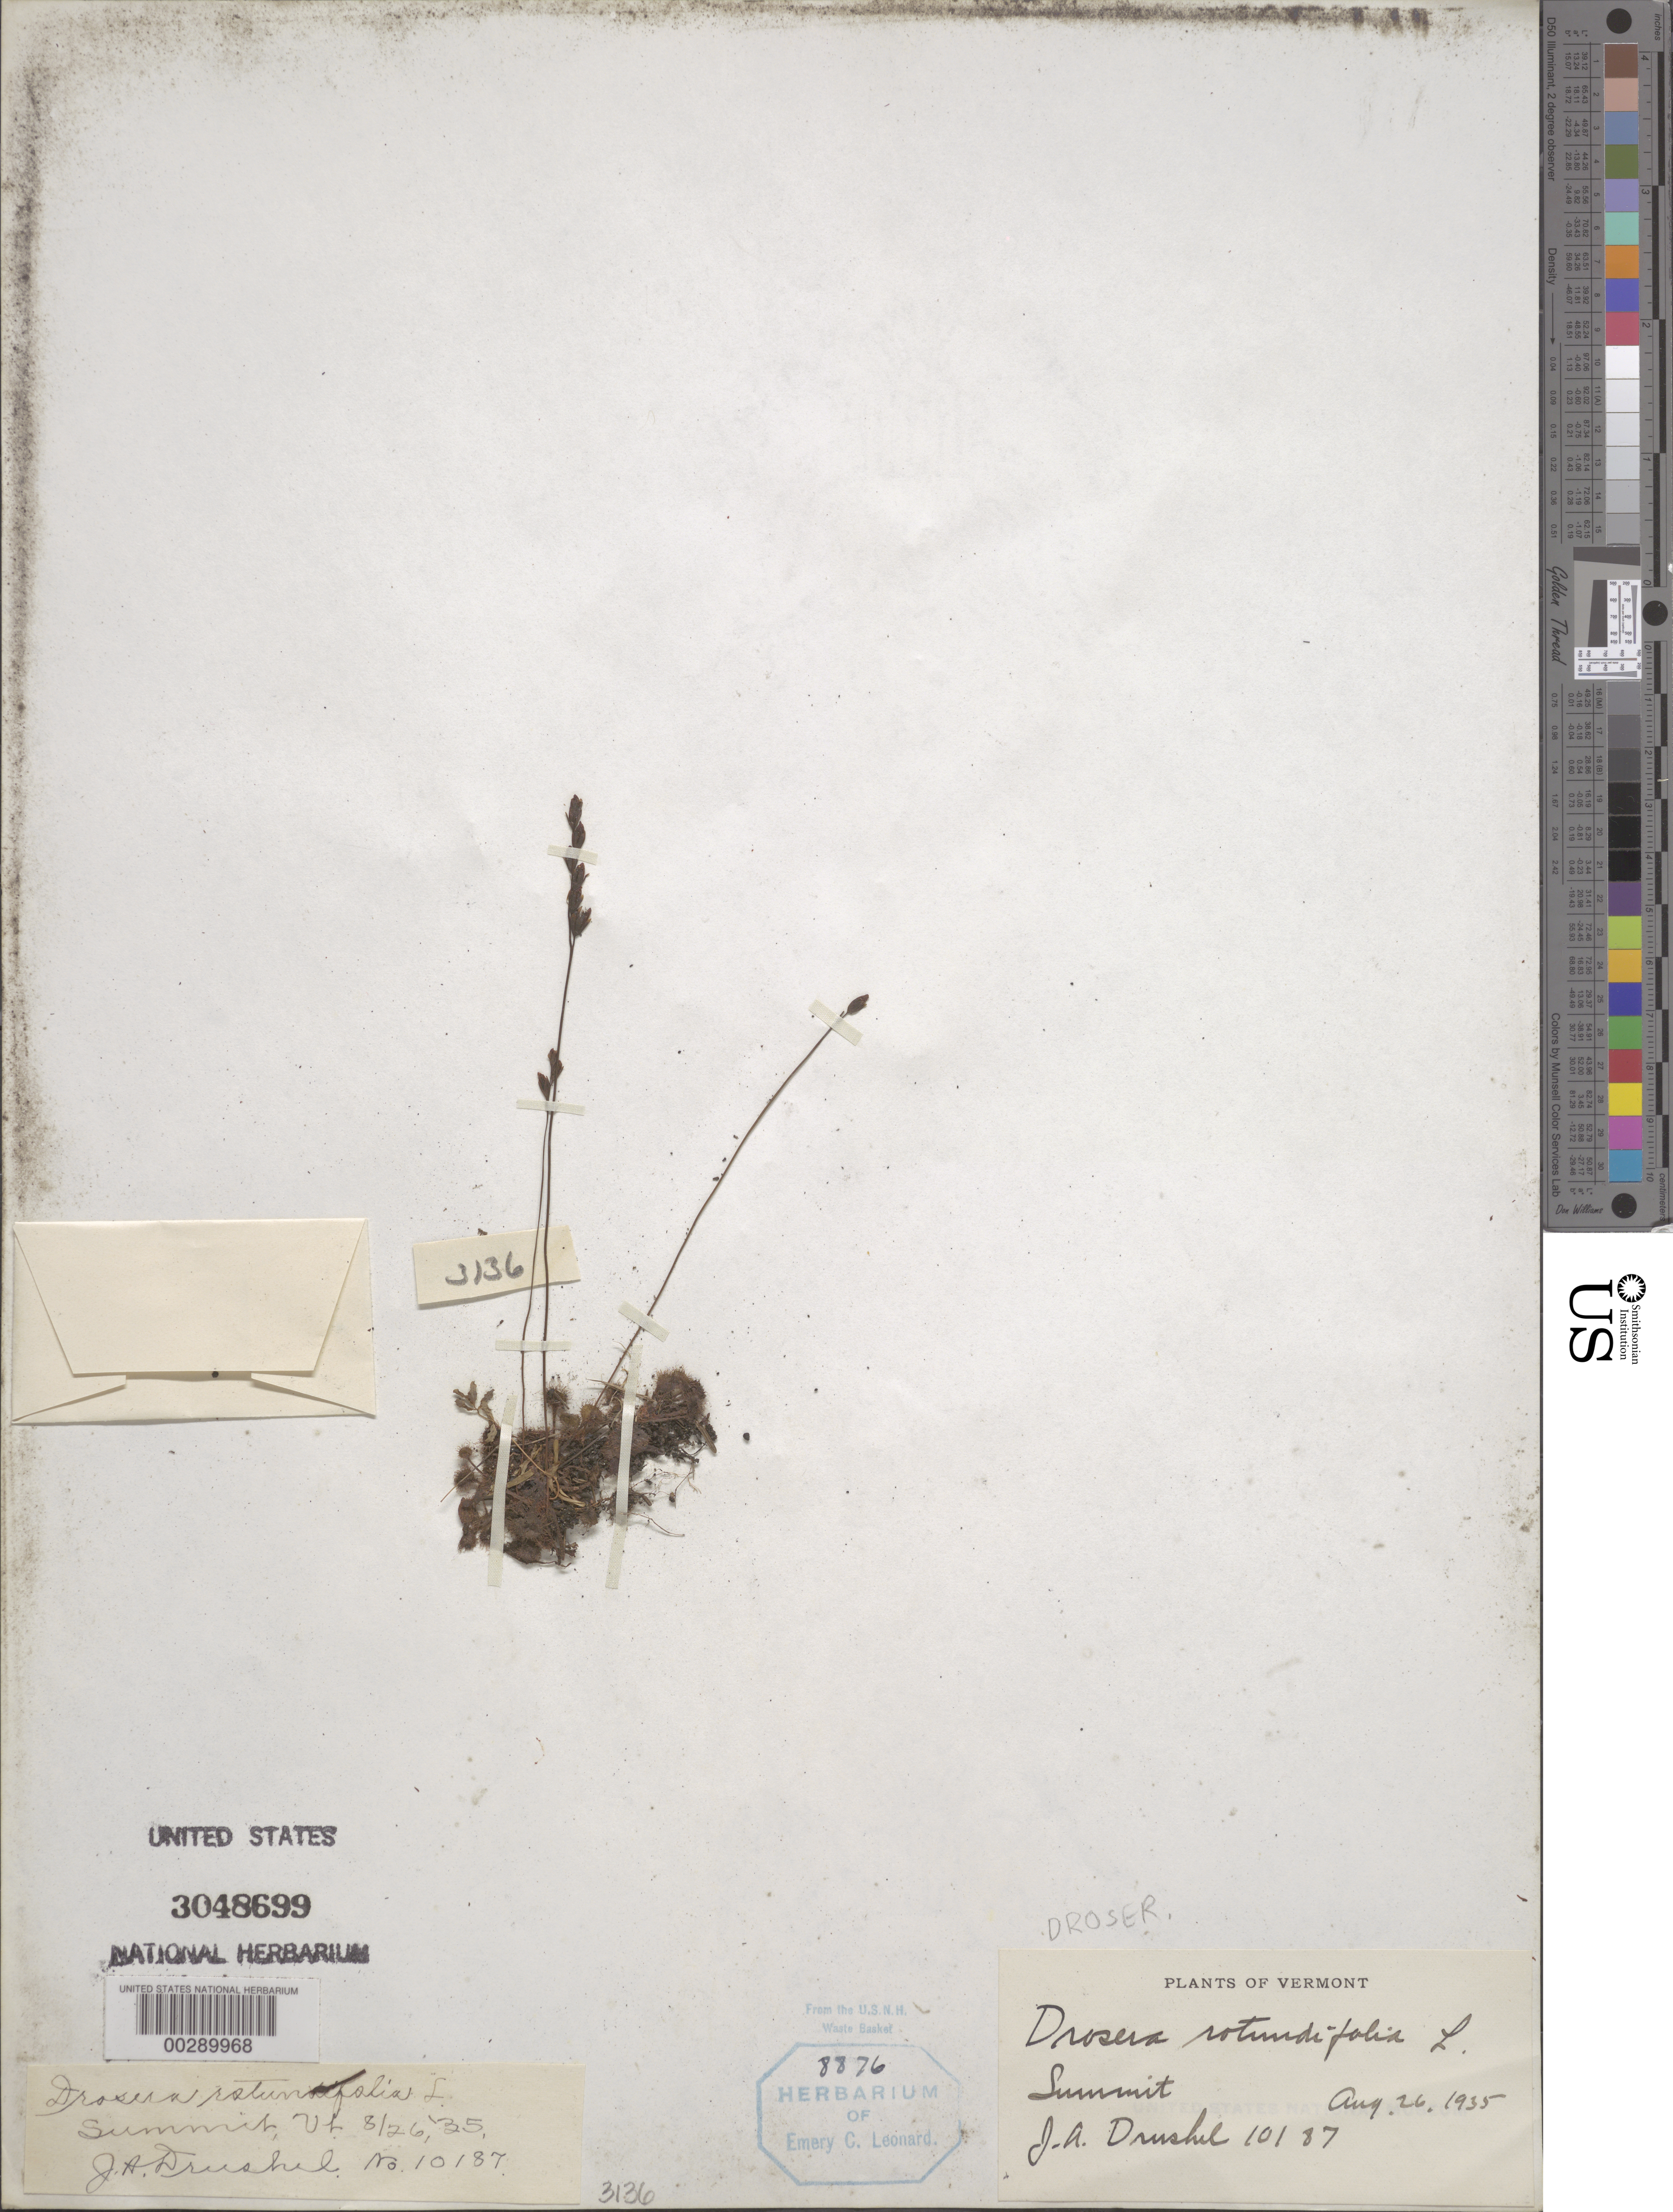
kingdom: Plantae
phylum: Tracheophyta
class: Magnoliopsida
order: Caryophyllales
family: Droseraceae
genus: Drosera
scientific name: Drosera rotundifolia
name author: L.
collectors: J. A. Drushel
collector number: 10187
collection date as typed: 26 Aug 1935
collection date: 1935-08-26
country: United States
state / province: Vermont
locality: Summit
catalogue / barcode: US 3048699